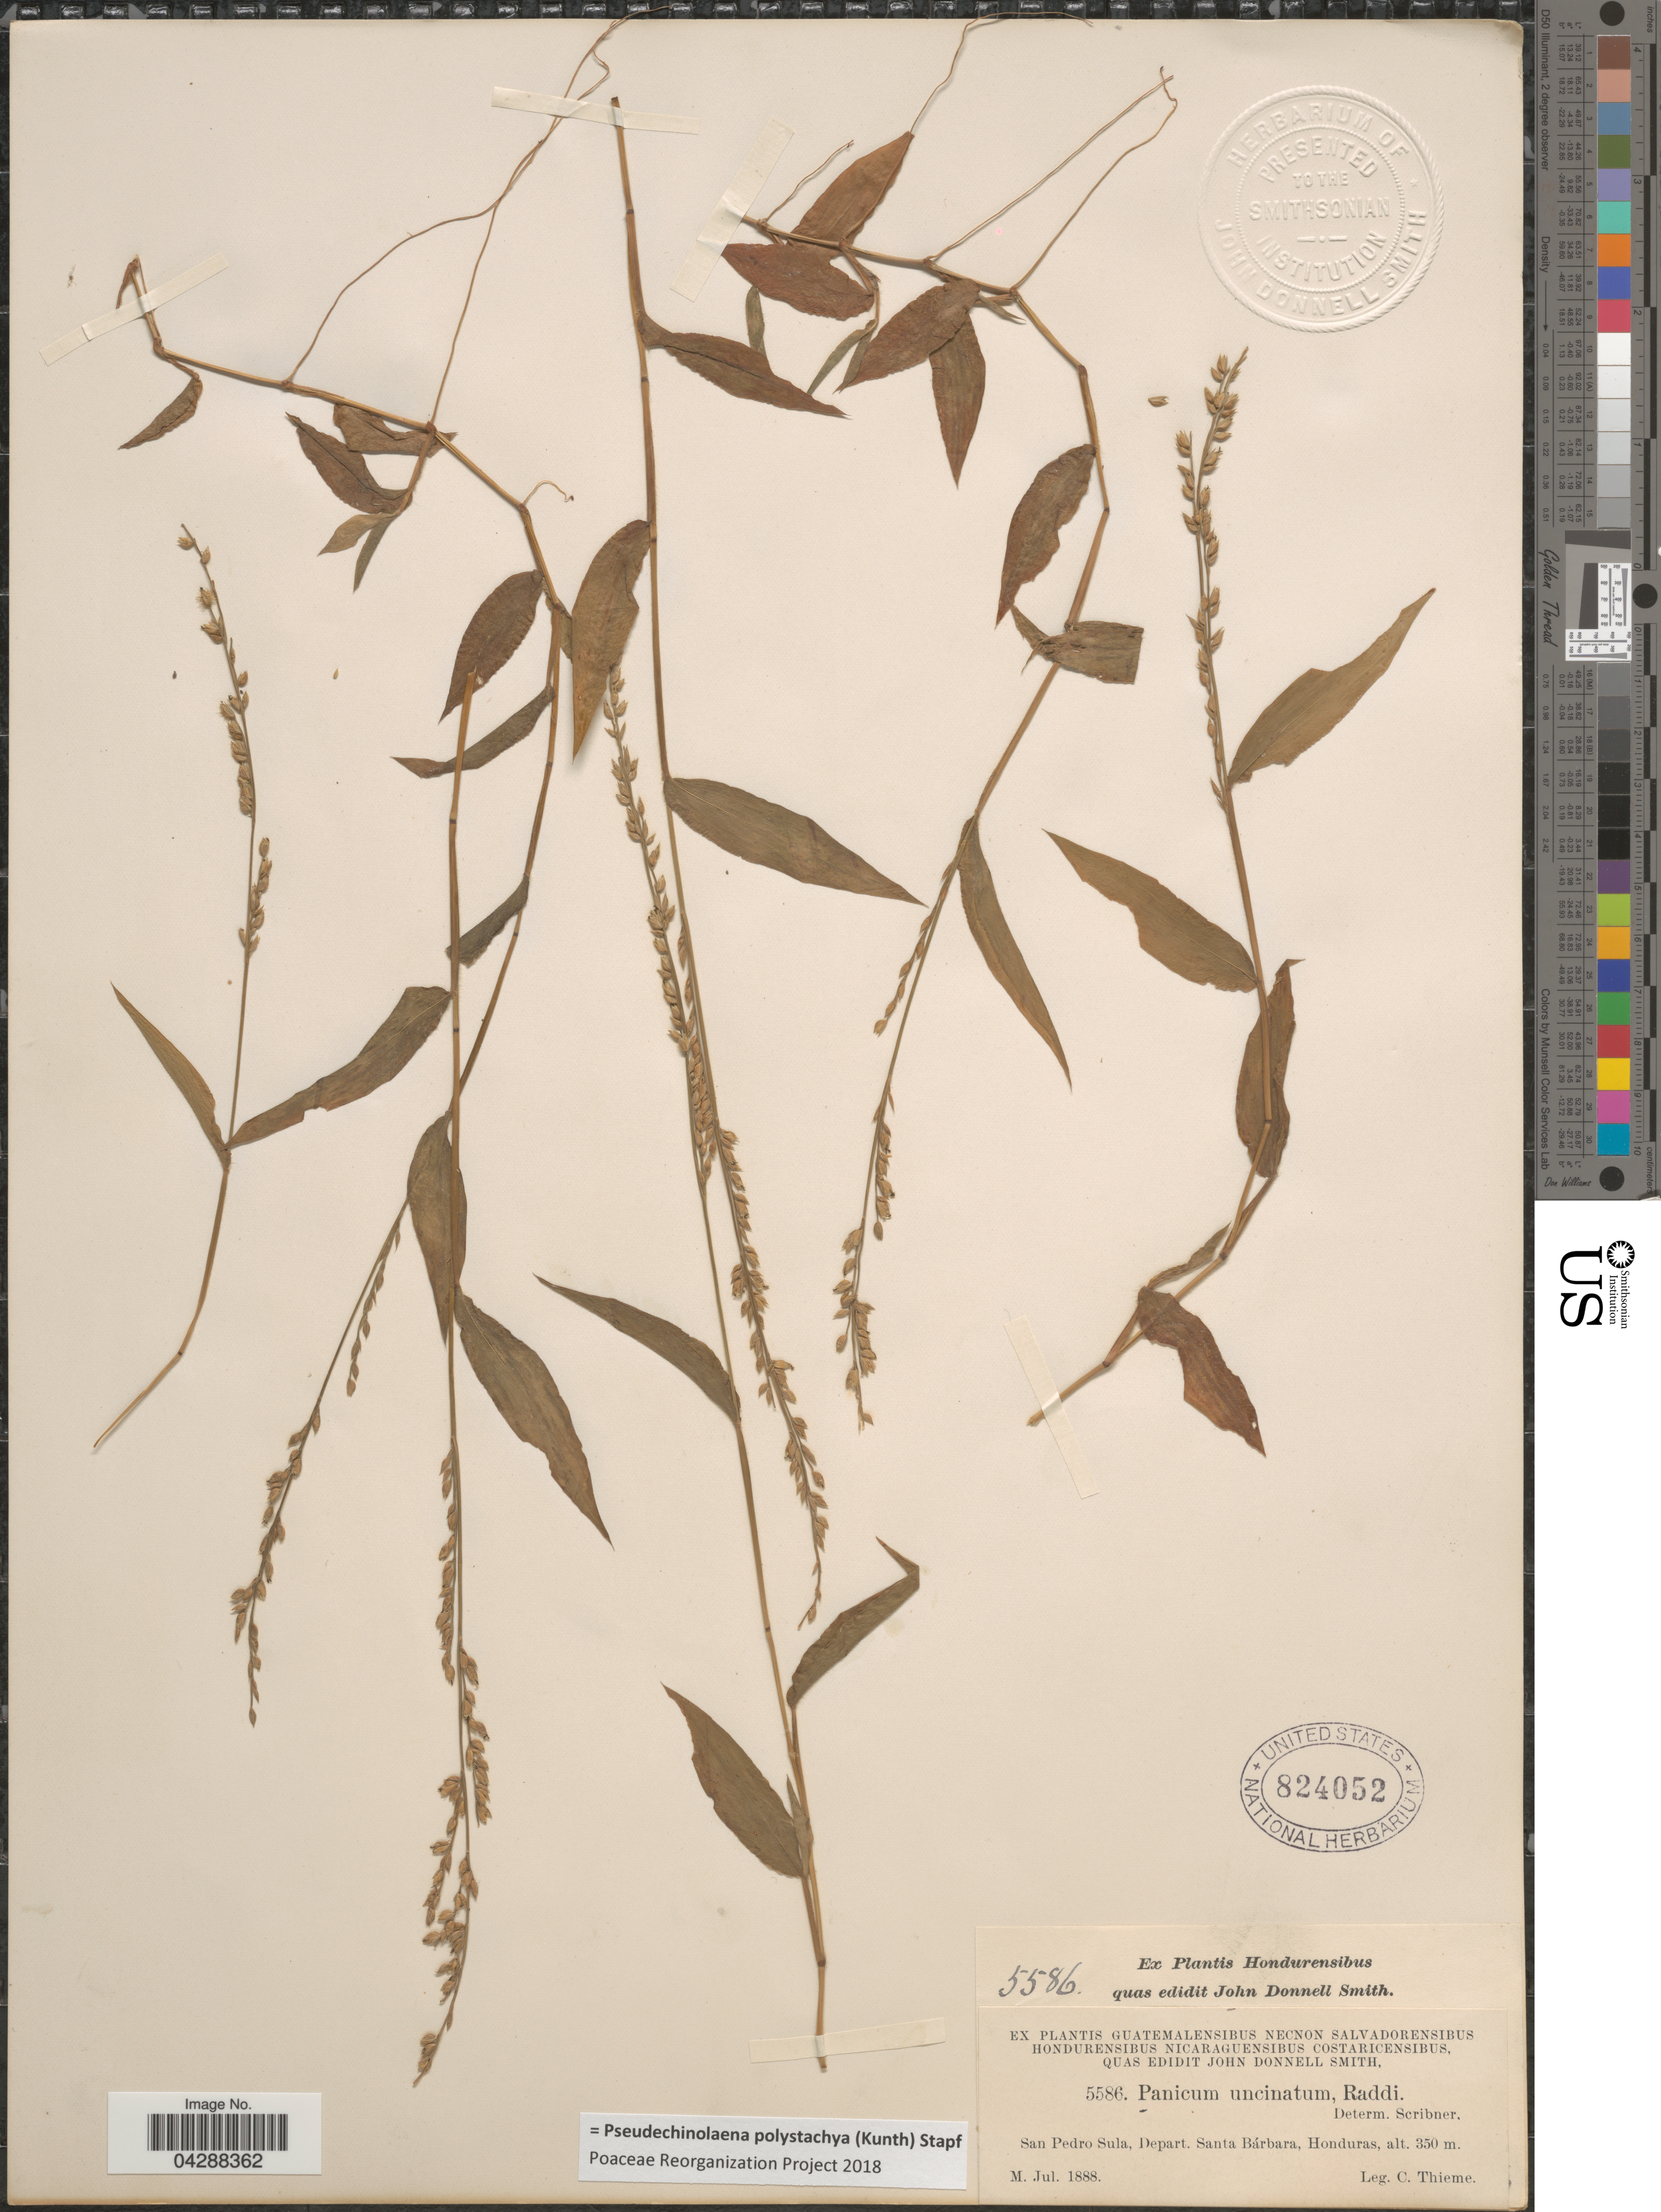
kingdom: Plantae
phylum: Tracheophyta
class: Liliopsida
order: Poales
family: Poaceae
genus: Pseudechinolaena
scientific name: Pseudechinolaena polystachya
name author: (Kunth) Stapf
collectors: C. Thieme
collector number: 5586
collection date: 1888-07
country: Honduras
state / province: Santa Barbara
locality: San Pedro Sula, Depart. Santa Bárbara.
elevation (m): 350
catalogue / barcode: US 824052